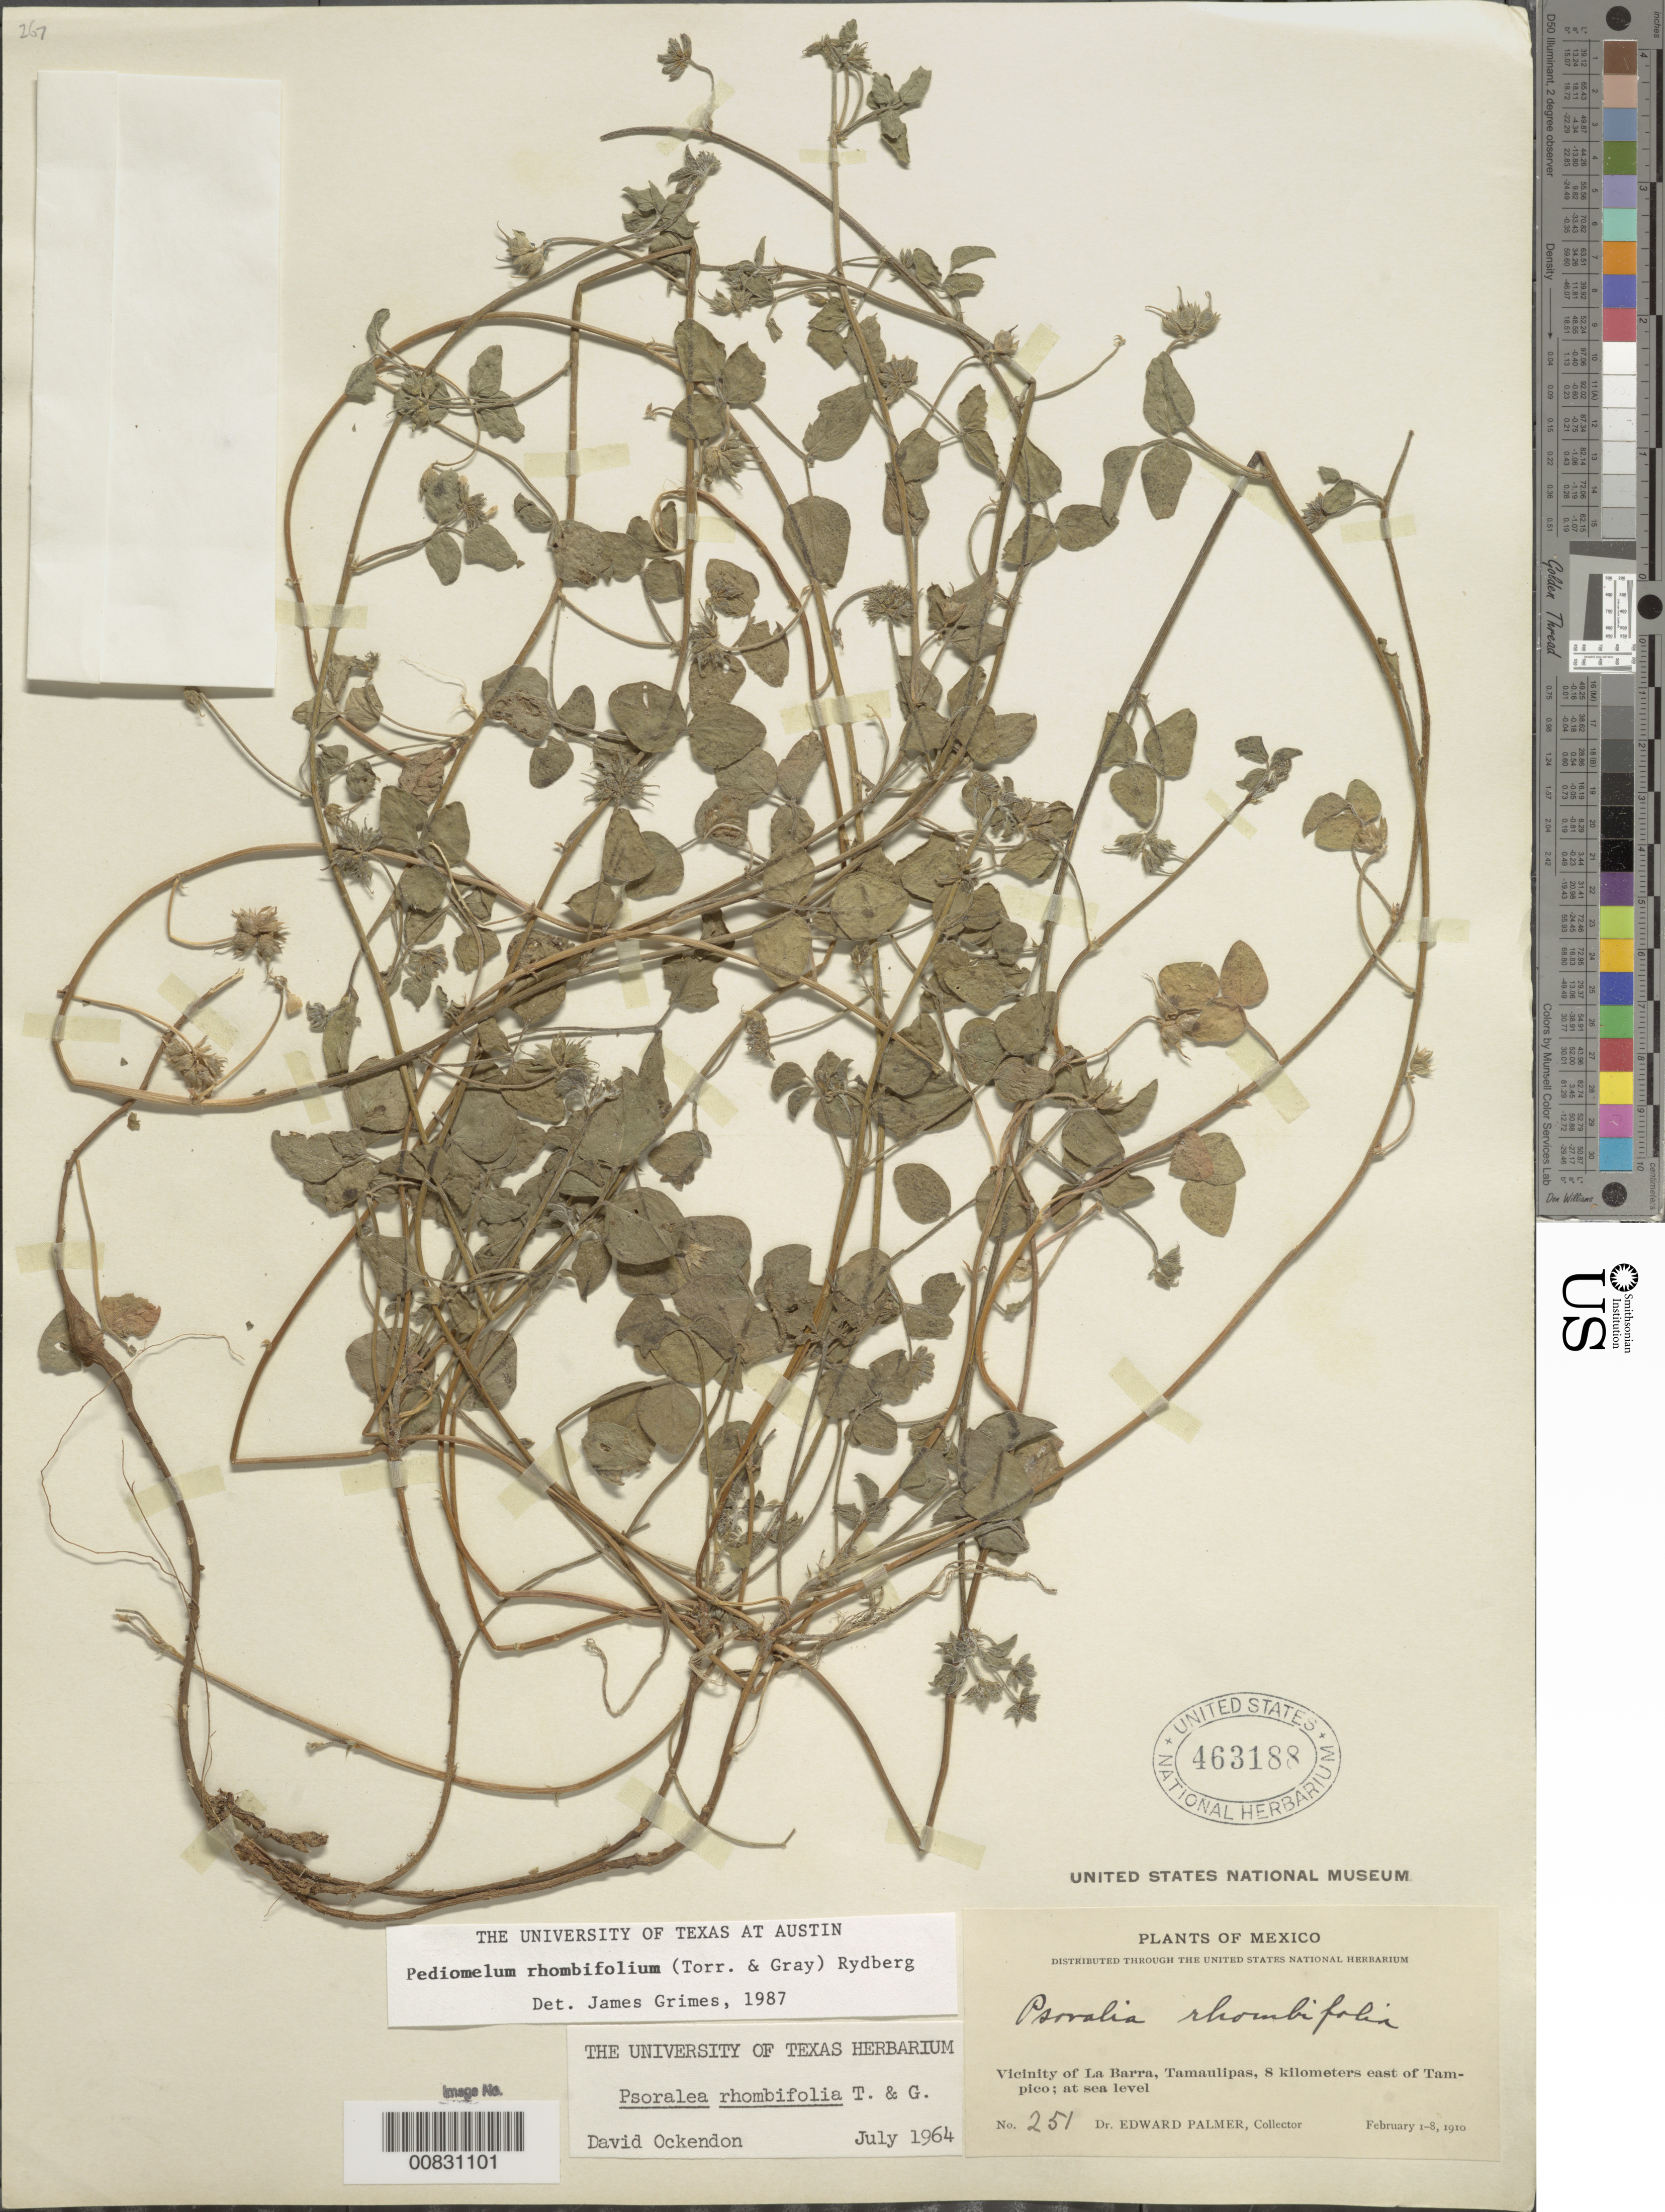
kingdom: Plantae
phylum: Tracheophyta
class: Magnoliopsida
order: Fabales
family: Fabaceae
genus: Pediomelum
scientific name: Pediomelum rhombifolium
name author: (Torr. & A. Gray) Rydb.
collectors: E. Palmer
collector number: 251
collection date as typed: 01 Feb 1910 to 08 Feb 1910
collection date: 1910-02-01/1910-02-08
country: Mexico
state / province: Tamaulipas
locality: Vicinity of La Barra, 8 Kilometers east of Tampico.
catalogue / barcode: US 463188